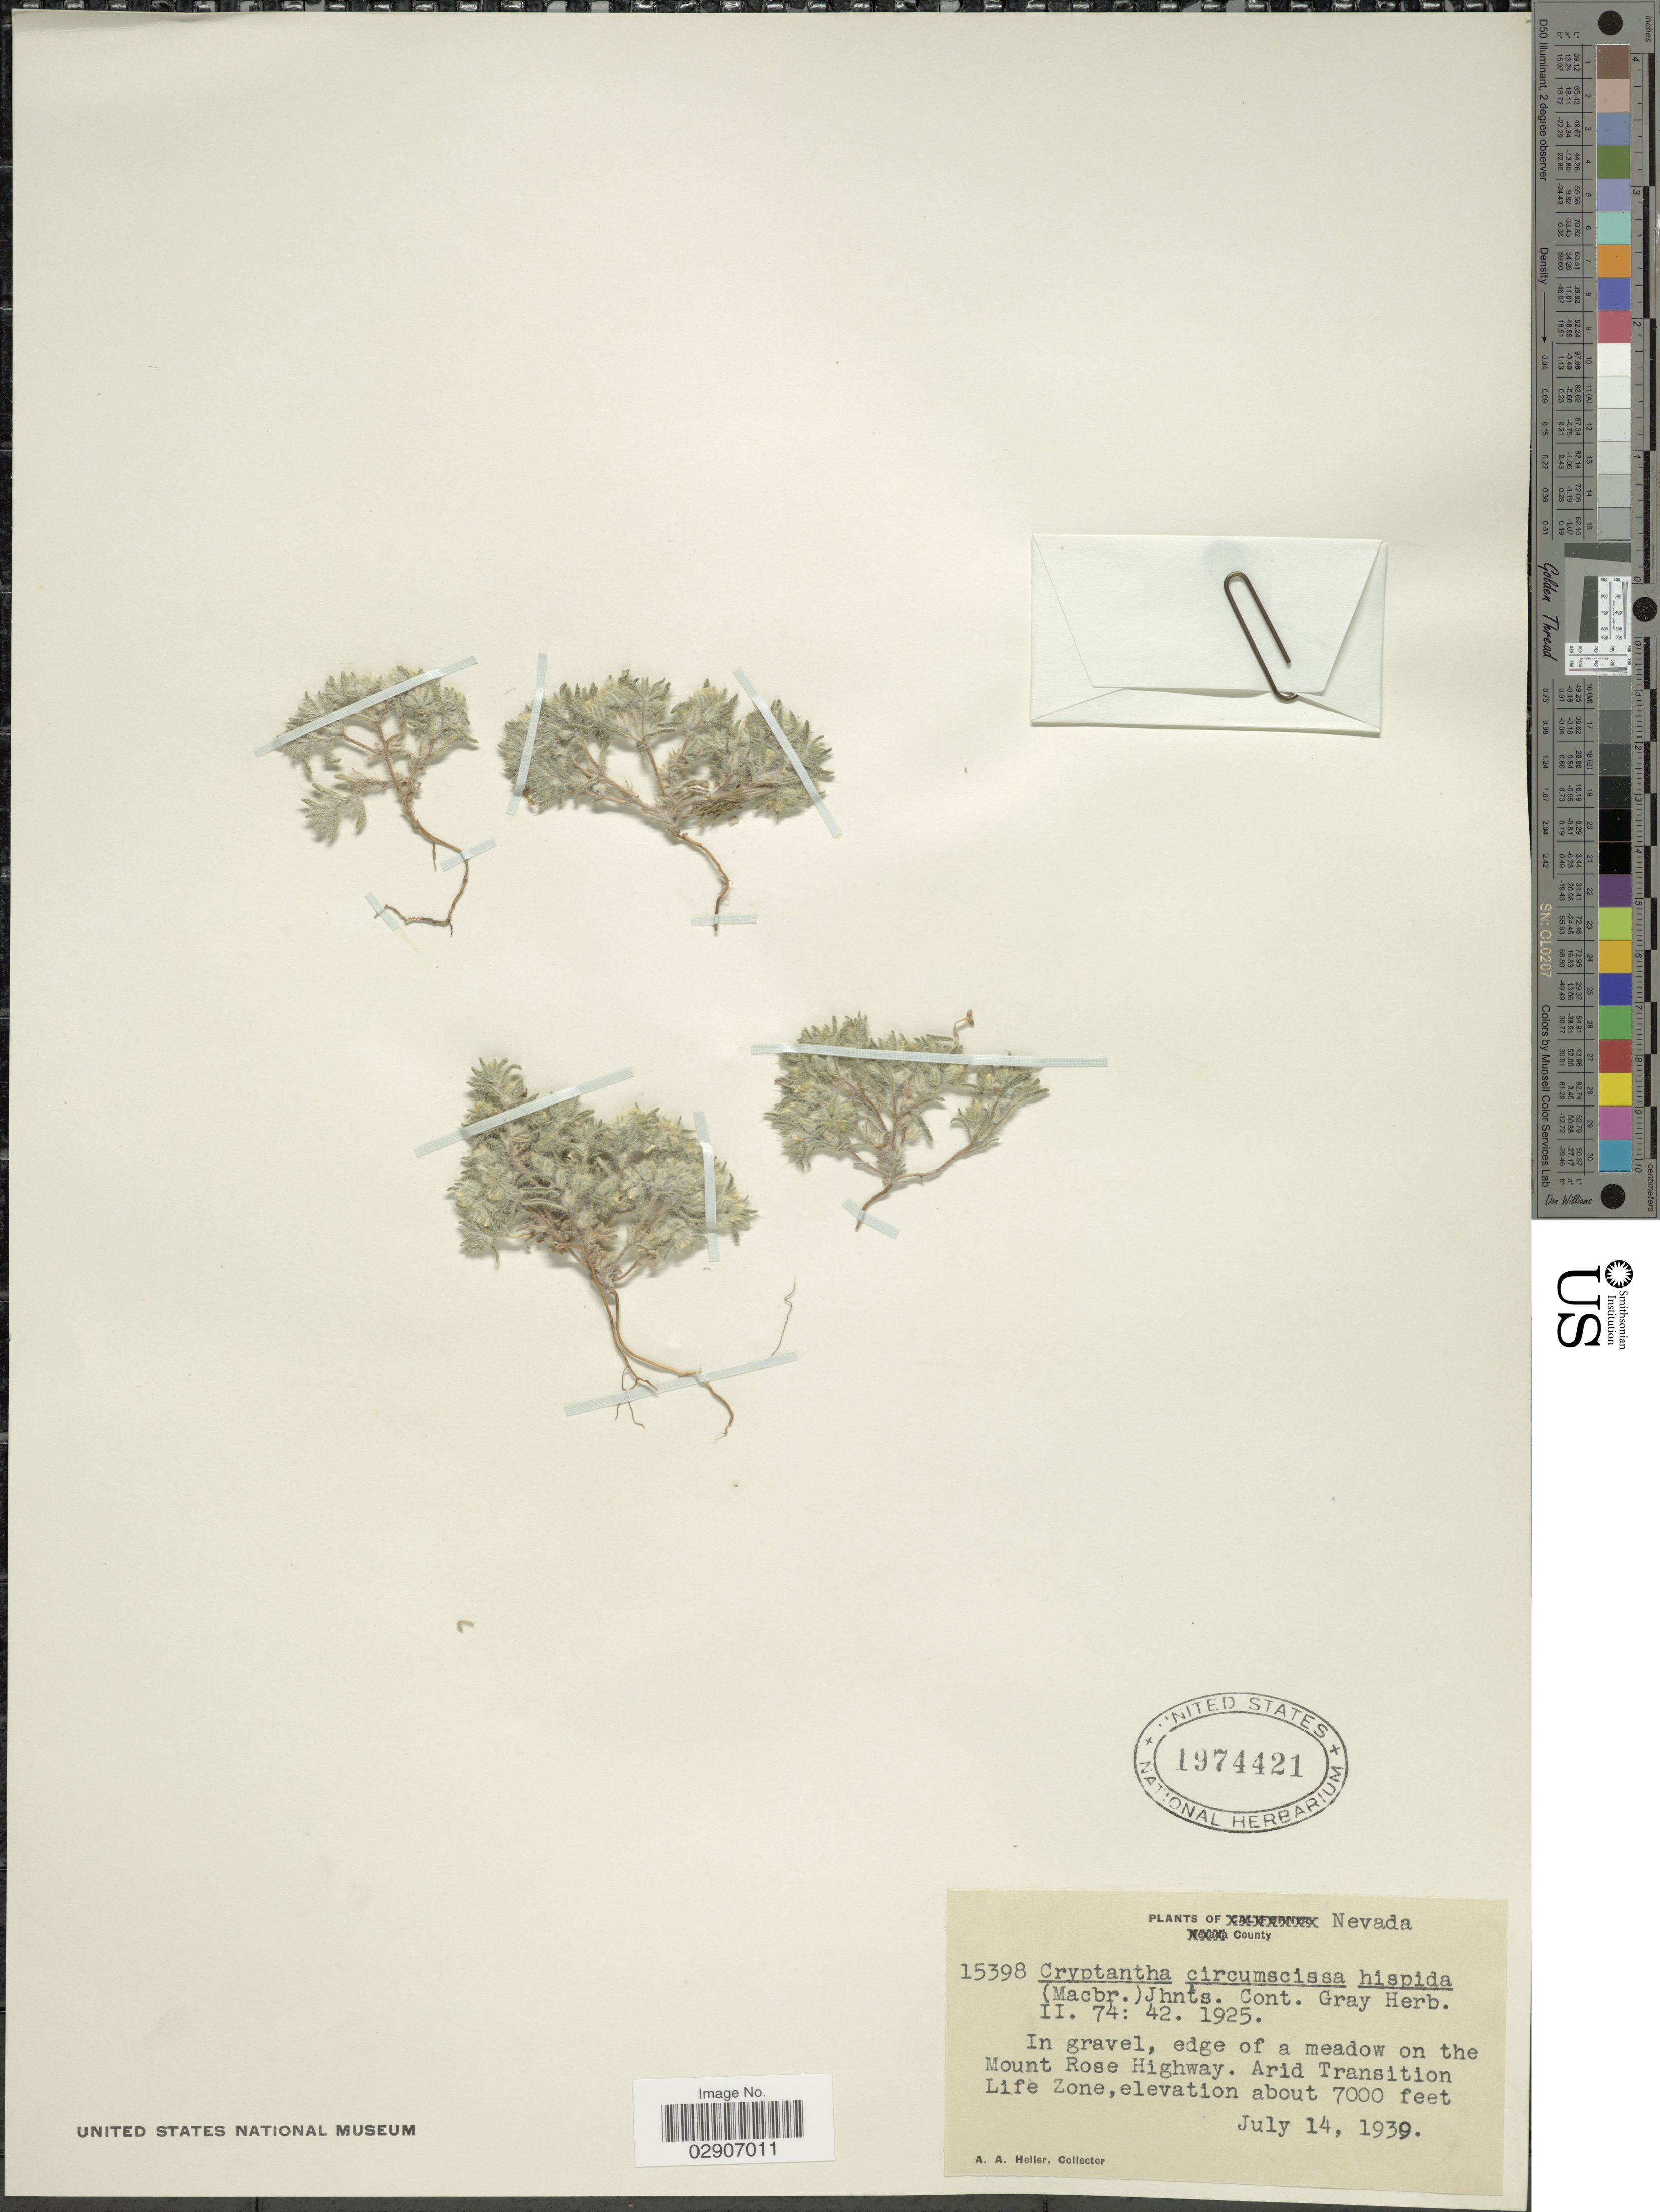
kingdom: Plantae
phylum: Tracheophyta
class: Magnoliopsida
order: Boraginales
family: Boraginaceae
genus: Cryptantha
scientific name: Cryptantha circumscissa var. hispida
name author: (J.F. Macbr.) I.M. Johnst.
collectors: A. A. Heller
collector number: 15398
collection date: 1939-07-14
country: United States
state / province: Nevada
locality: Nevada County. In gravel, edge of a meadow on the Mount Rose Highway. Arid Transition Life Zone.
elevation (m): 2134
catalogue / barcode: US 1974421